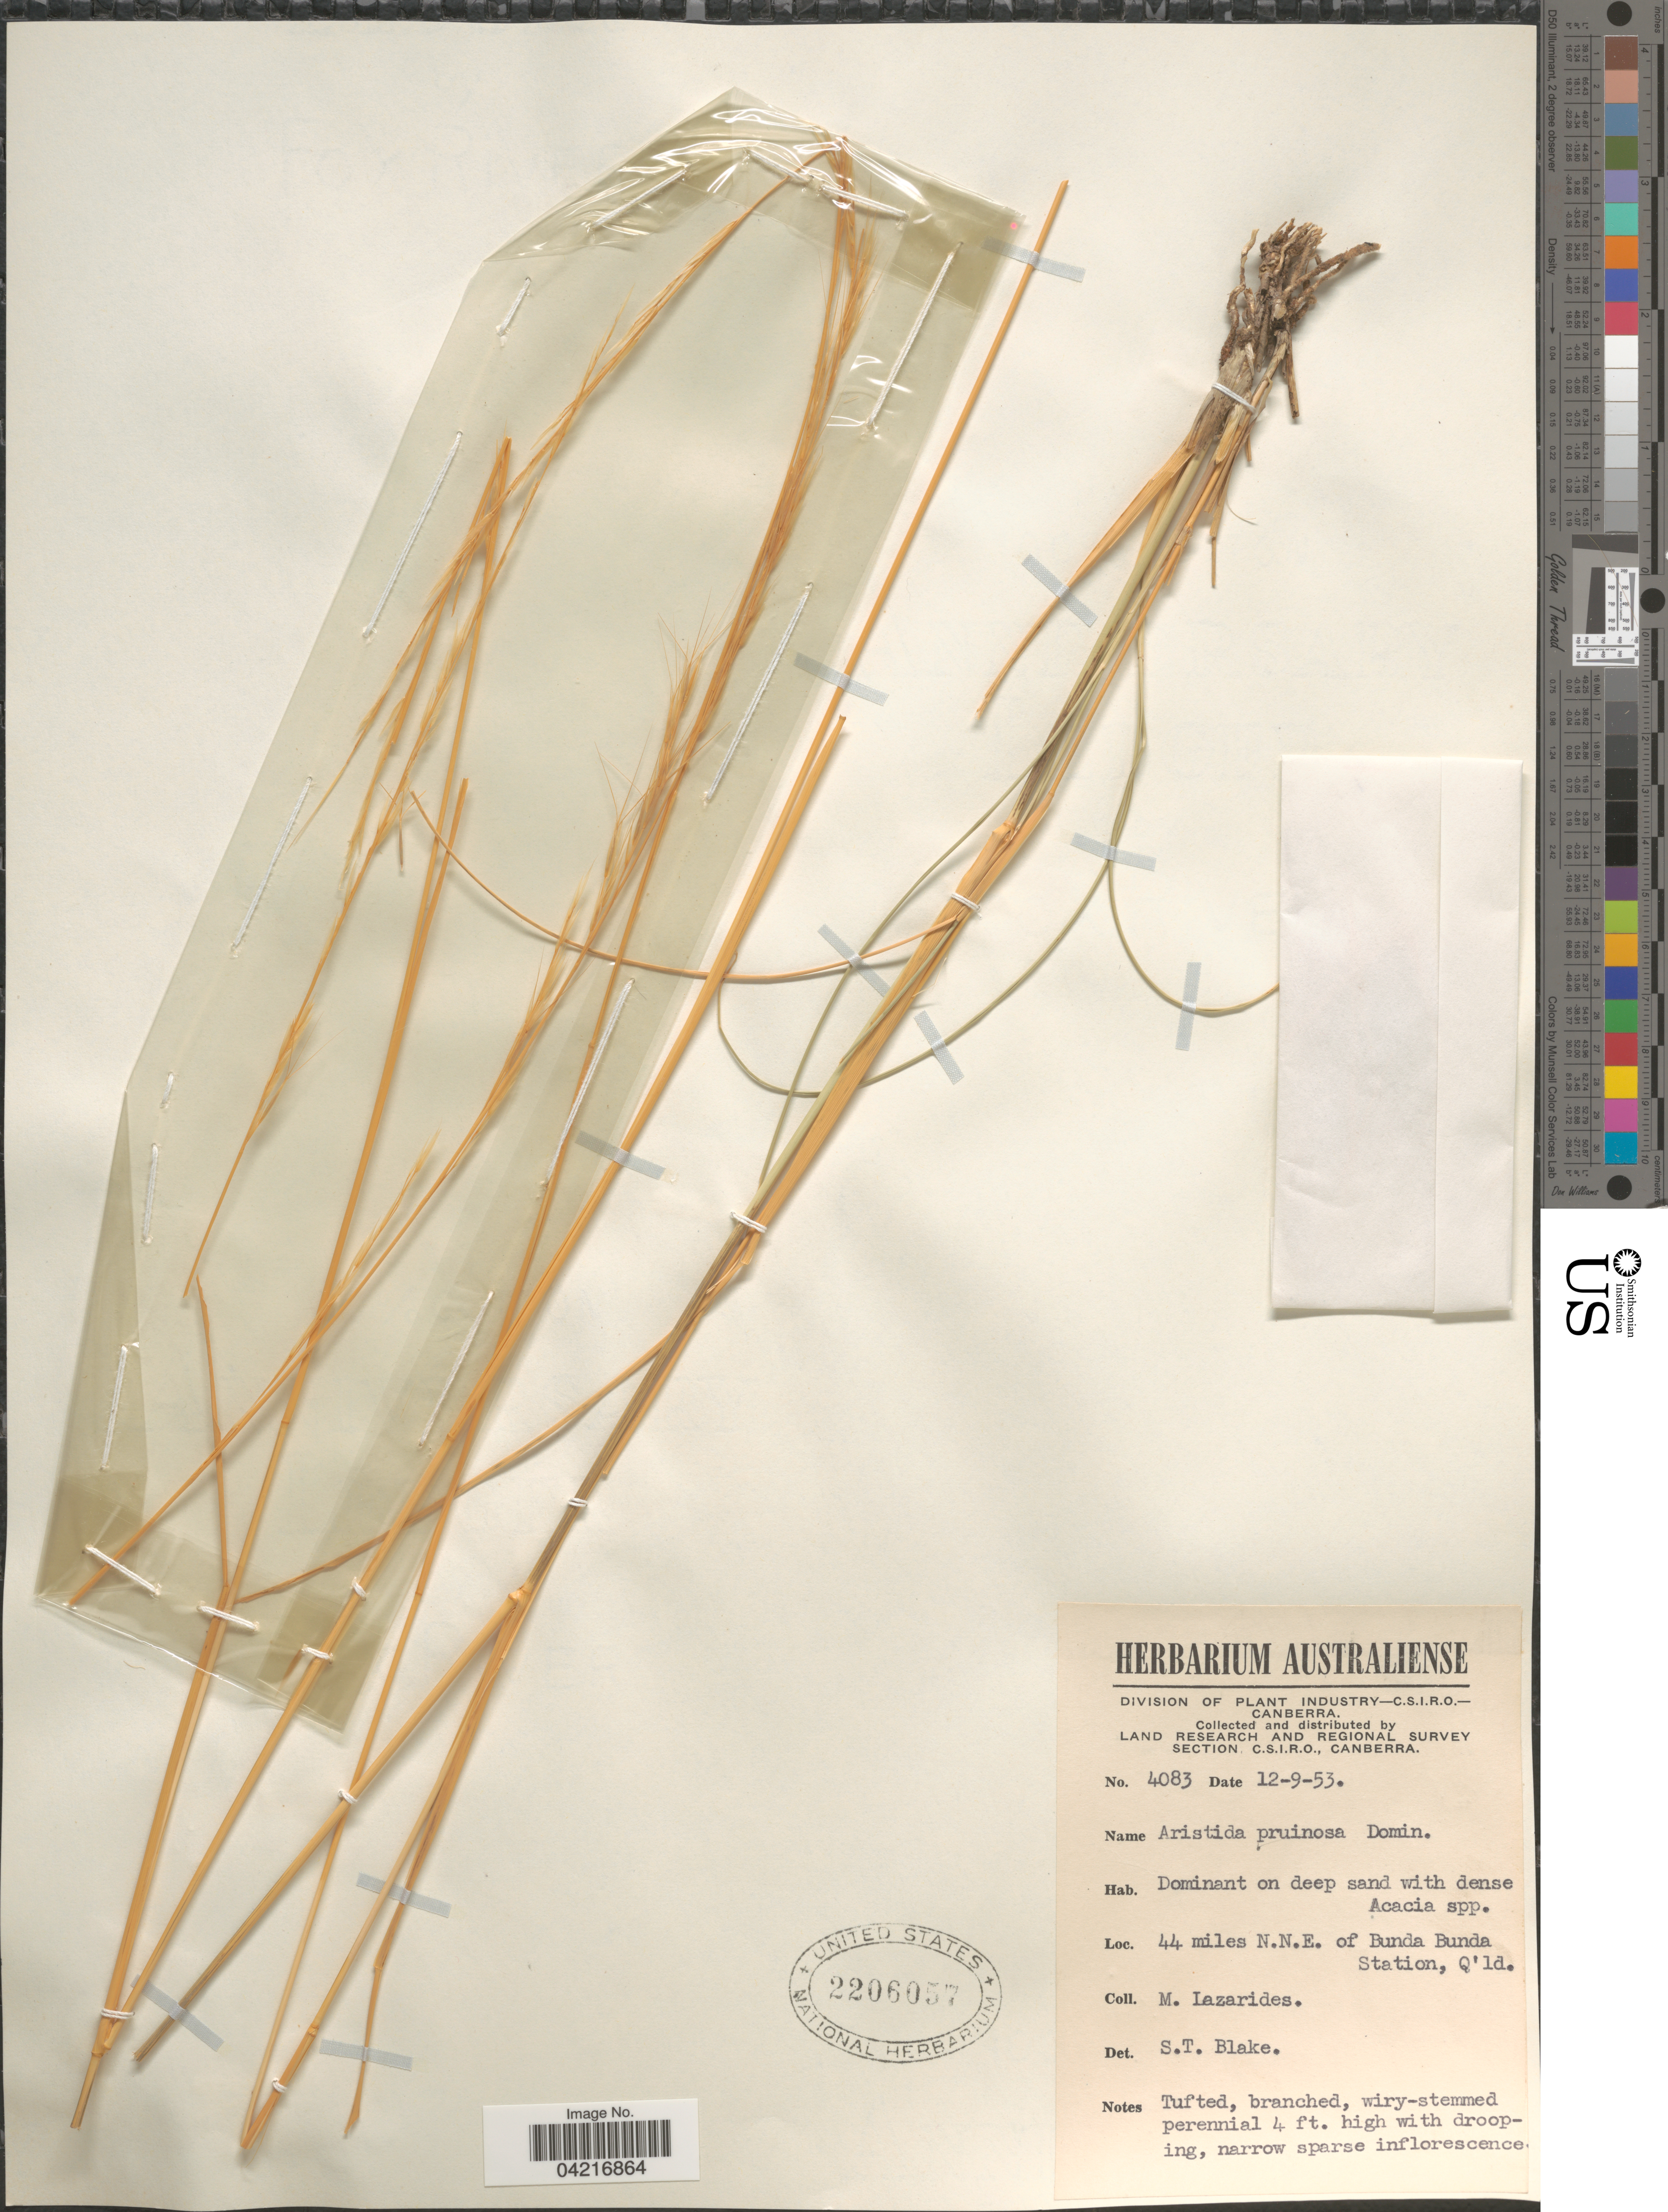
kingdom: Plantae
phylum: Tracheophyta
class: Liliopsida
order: Poales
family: Poaceae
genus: Aristida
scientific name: Aristida pruinosa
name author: Domin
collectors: M. Lazarides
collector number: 4083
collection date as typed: Transcribed d/m/y: 12/9/53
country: Australia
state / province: Queensland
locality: Land Research and Regional Survey Section, C.S.I.R.O. 44 miles N.N.E. of Bunda Bunda Station.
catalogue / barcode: US 2206057